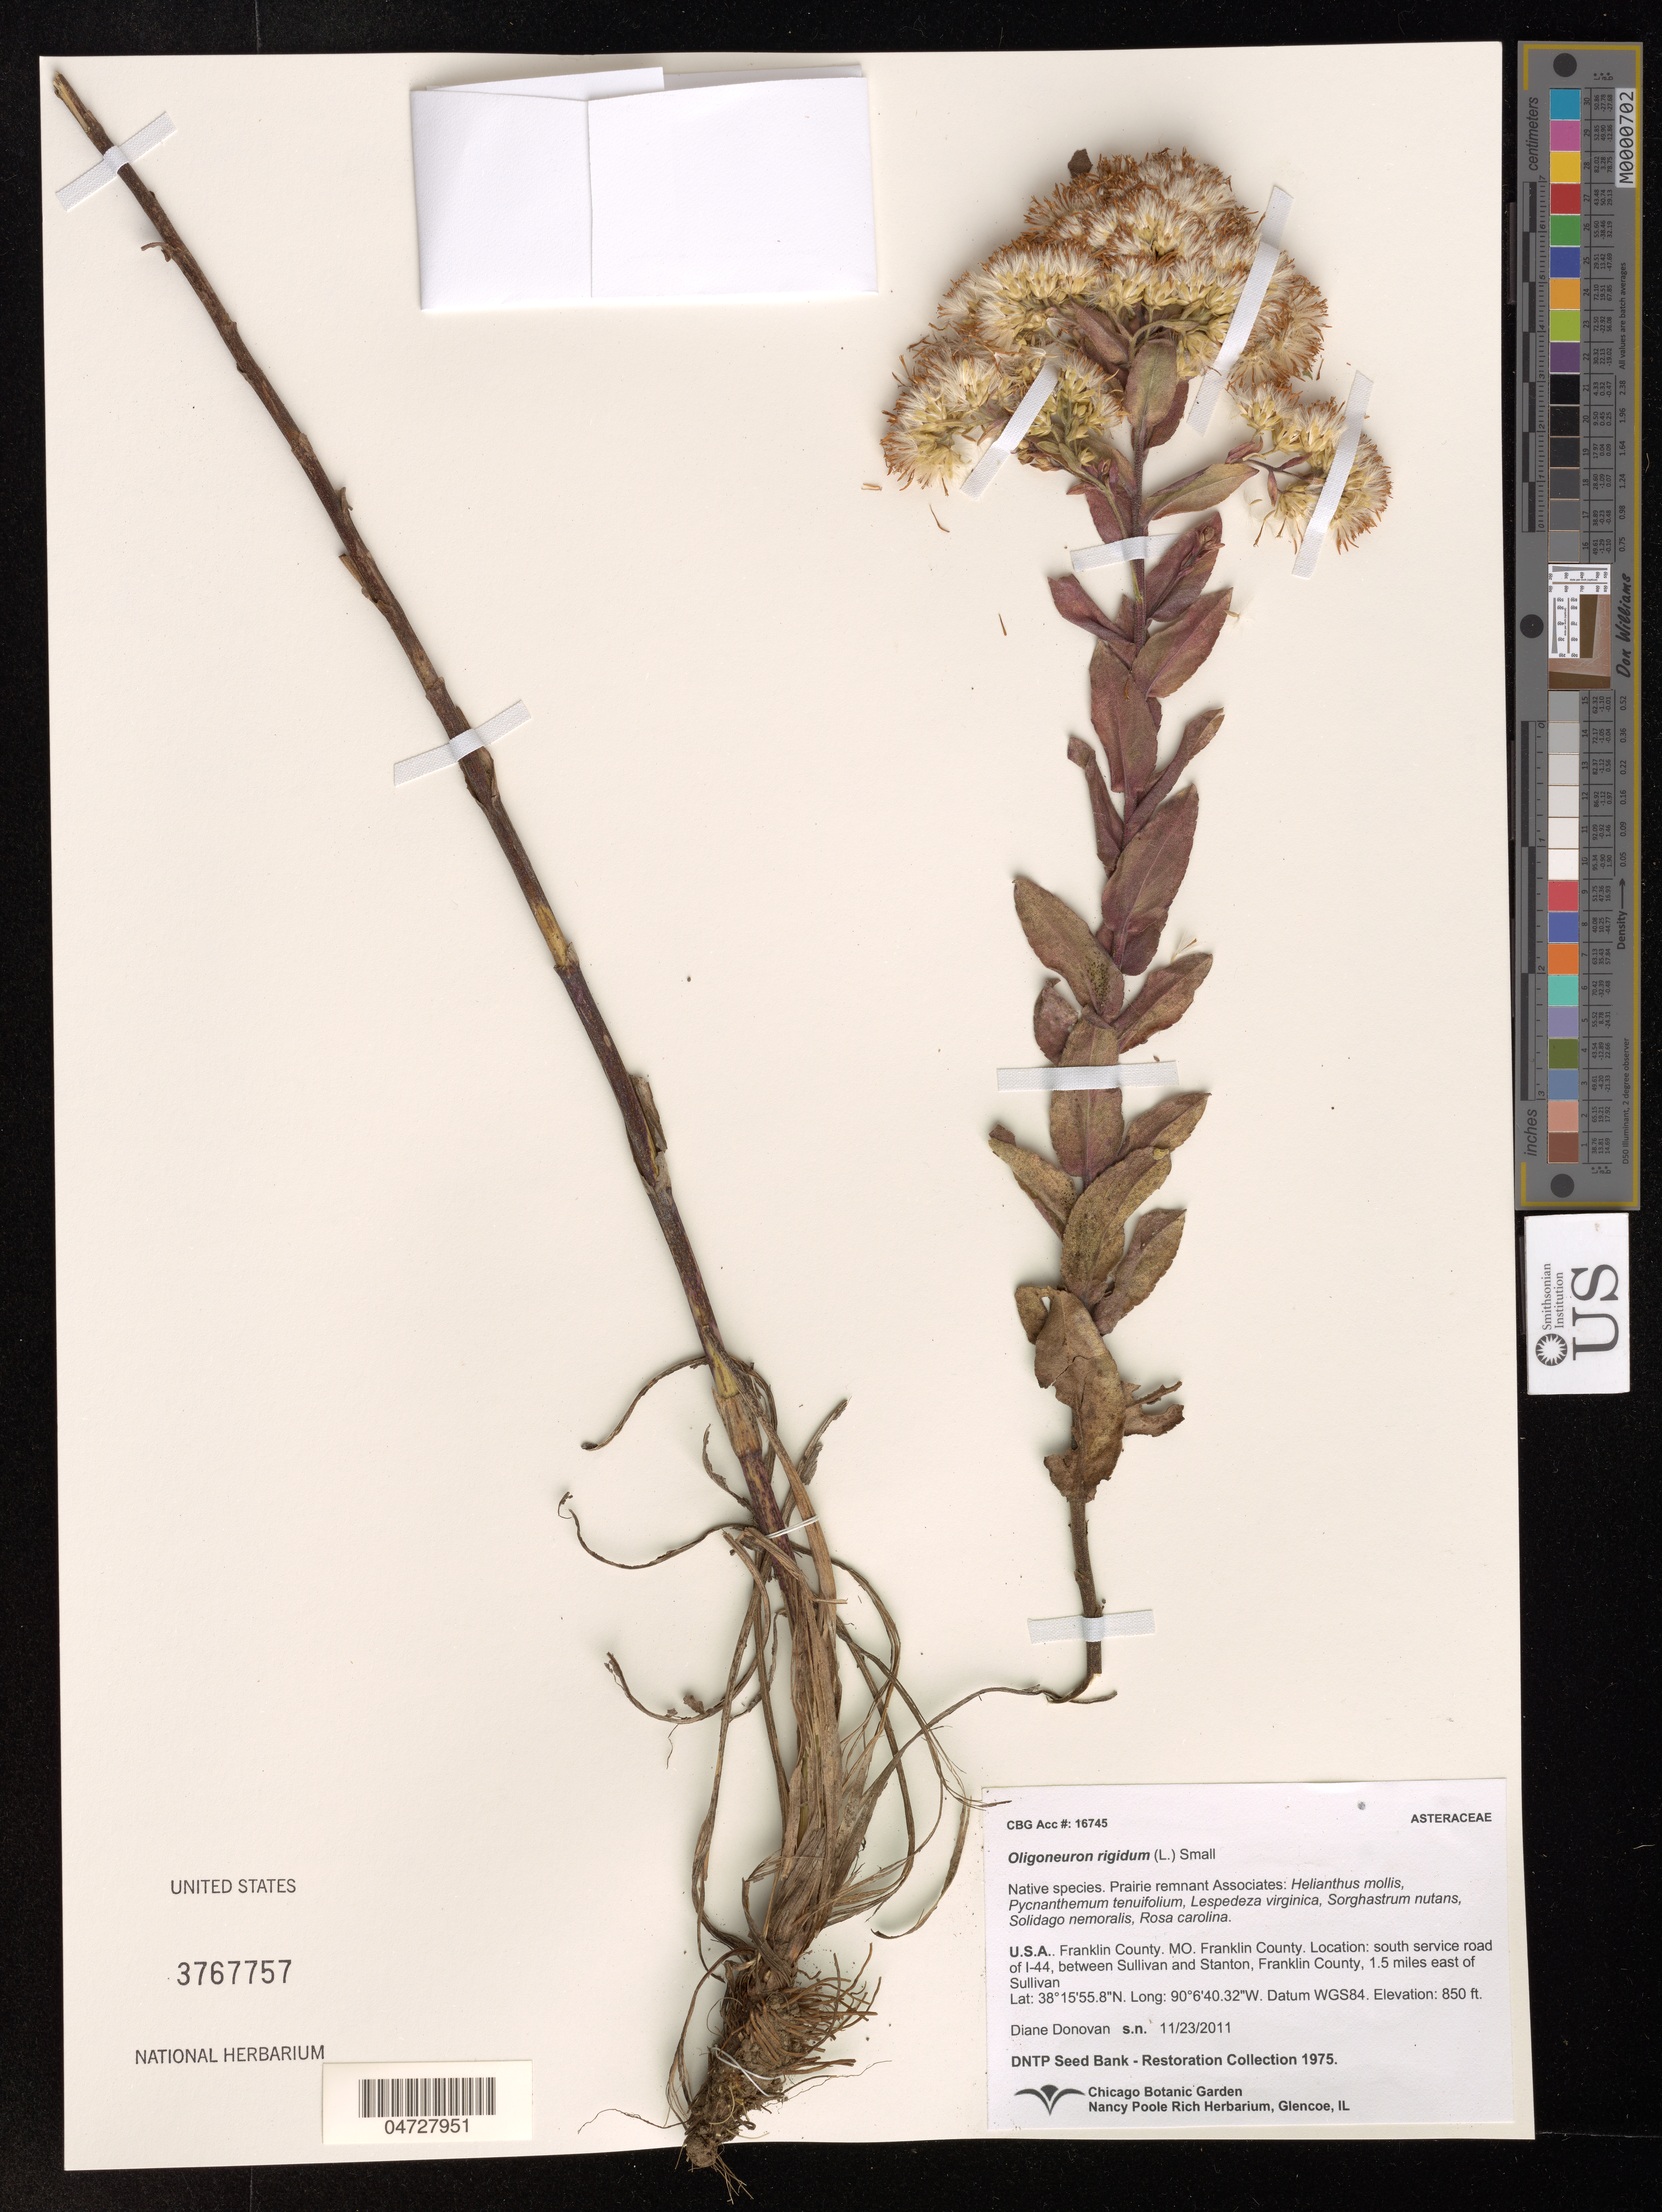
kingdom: Plantae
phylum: Tracheophyta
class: Magnoliopsida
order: Asterales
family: Asteraceae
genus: Oligoneuron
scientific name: Oligoneuron rigidum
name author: (L.) Small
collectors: D. Donovan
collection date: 2011-11-23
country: United States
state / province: Missouri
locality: Franklin County. south service road of I-44, between Sullivan and Stanton.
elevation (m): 259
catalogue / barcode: US 3767757